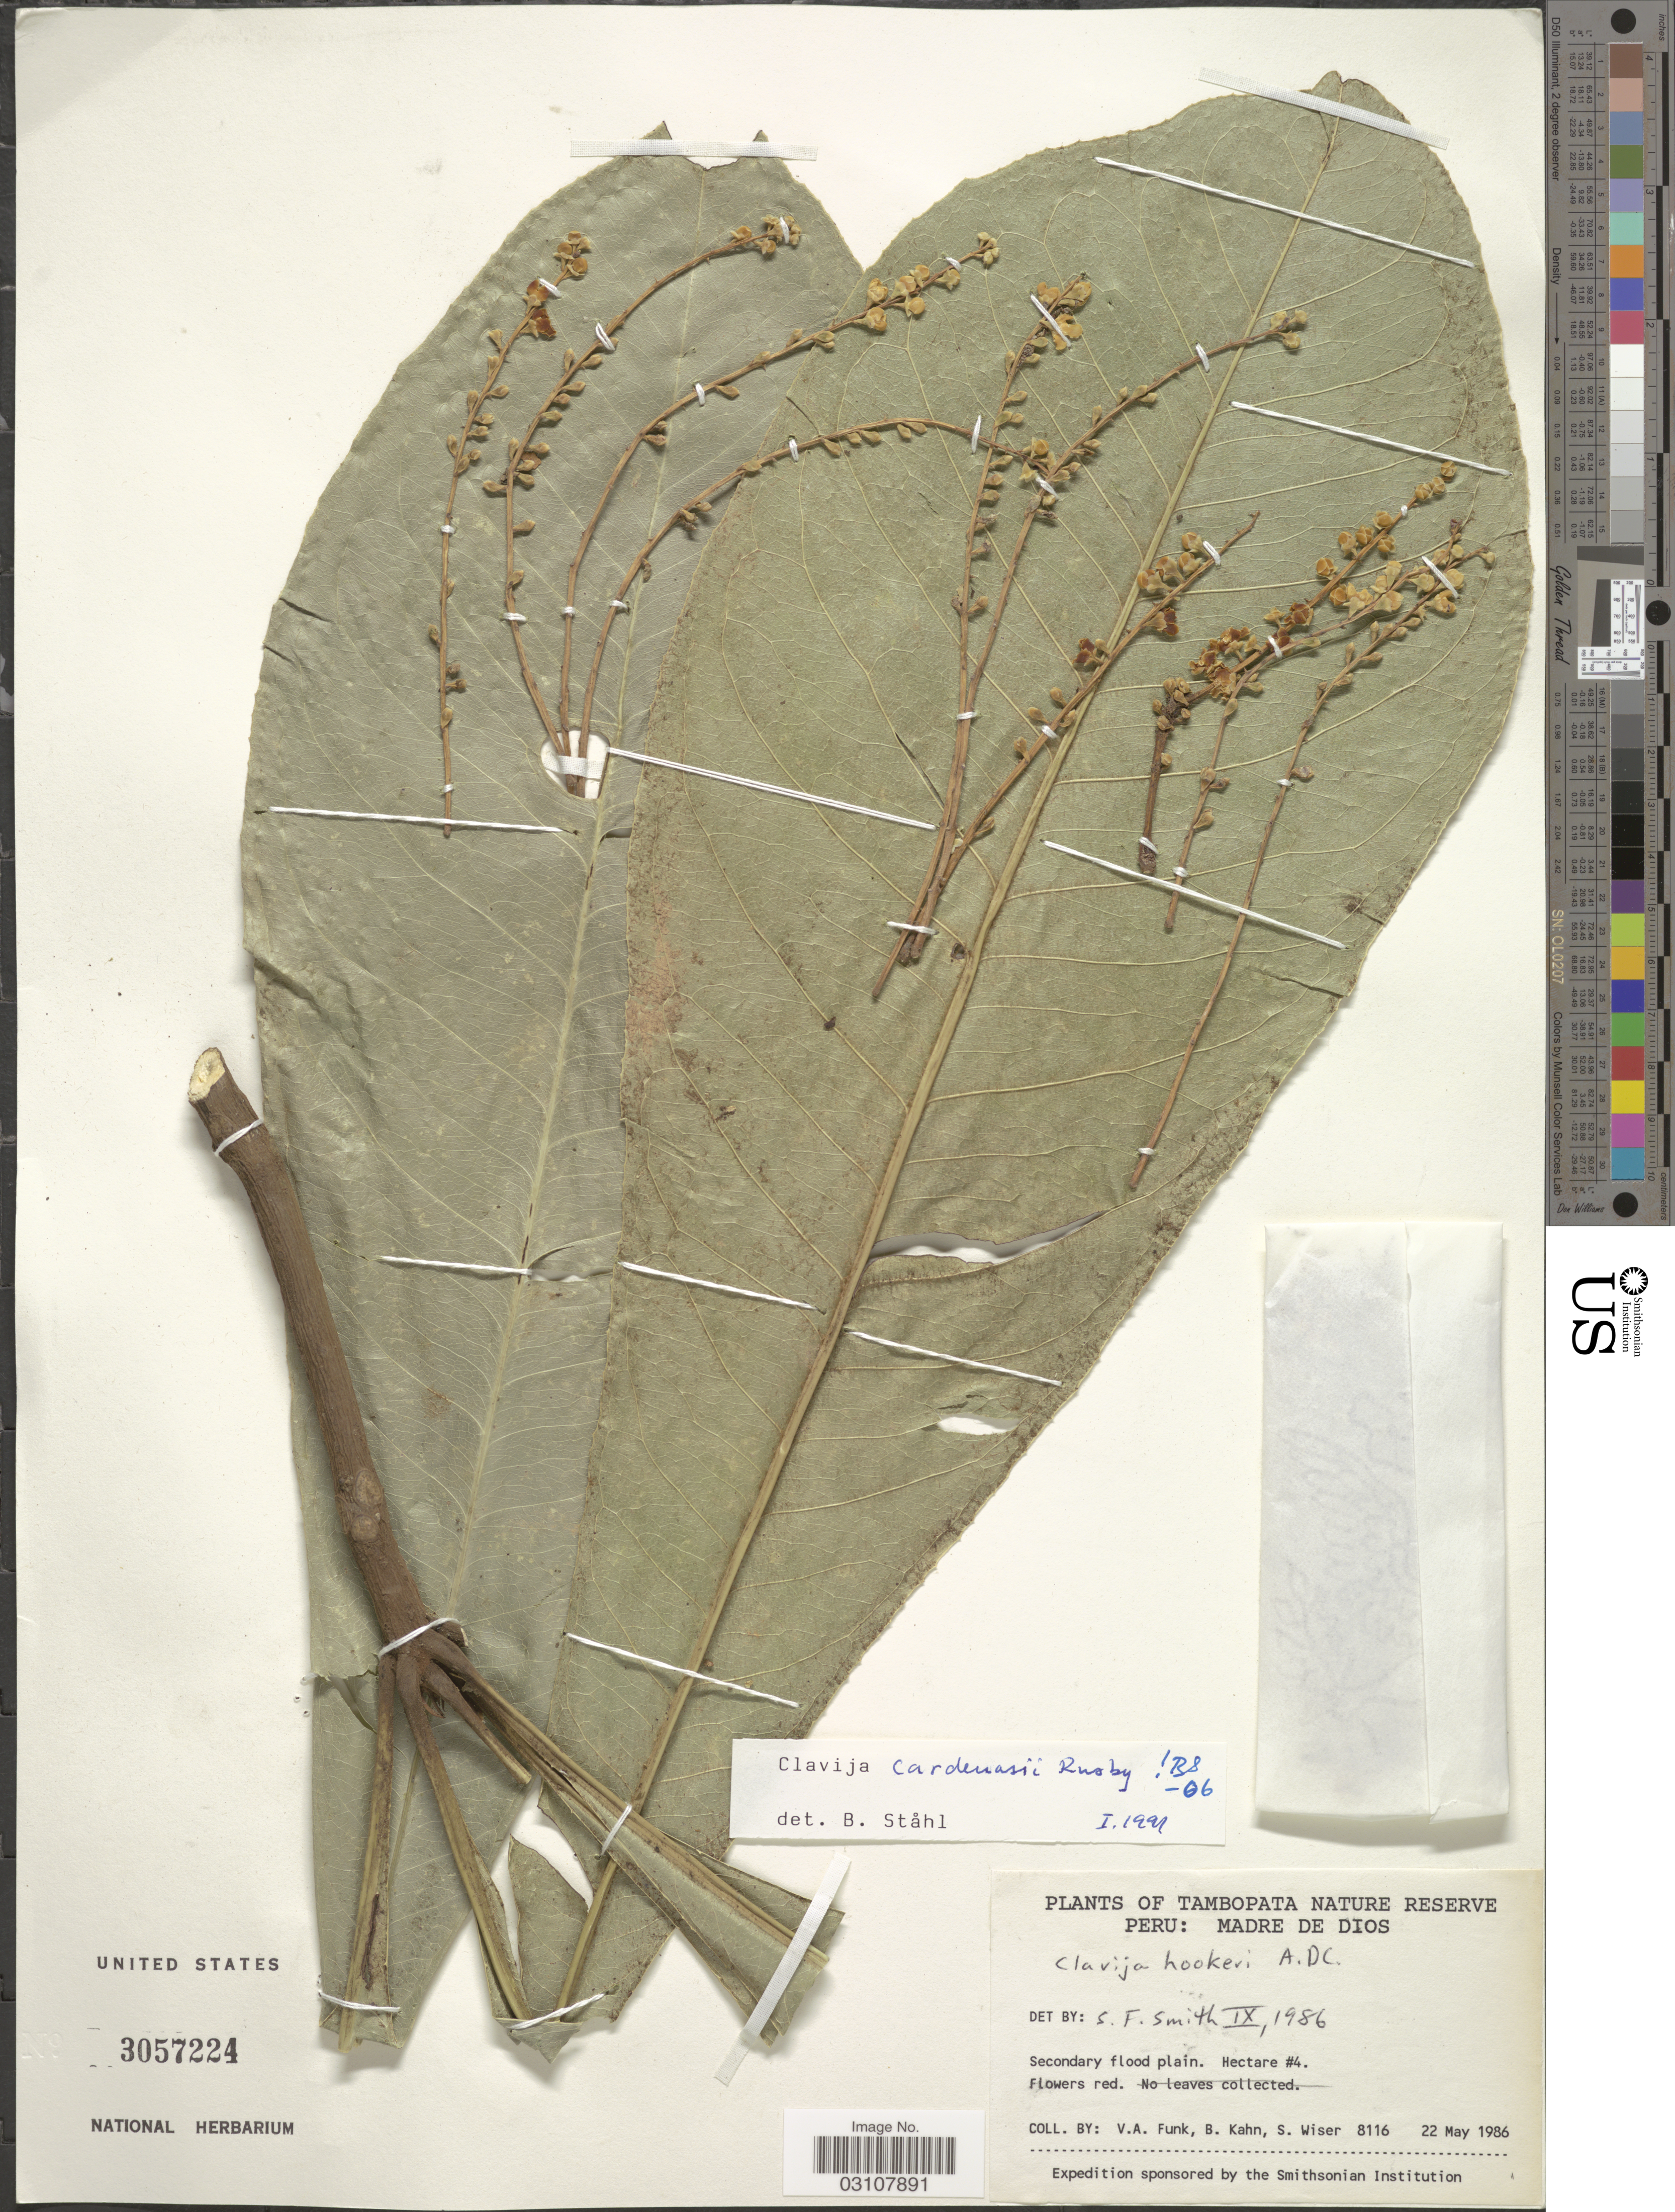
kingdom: Plantae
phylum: Tracheophyta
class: Magnoliopsida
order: Ericales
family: Primulaceae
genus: Clavija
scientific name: Clavija cardenasii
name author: Rusby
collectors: V. Funk, B. Kahn & S. Wiser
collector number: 8116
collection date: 1986-05-22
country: Peru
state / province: Madre de Dios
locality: Tambopata Nature Reserve. Hectare #4.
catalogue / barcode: US 3057224